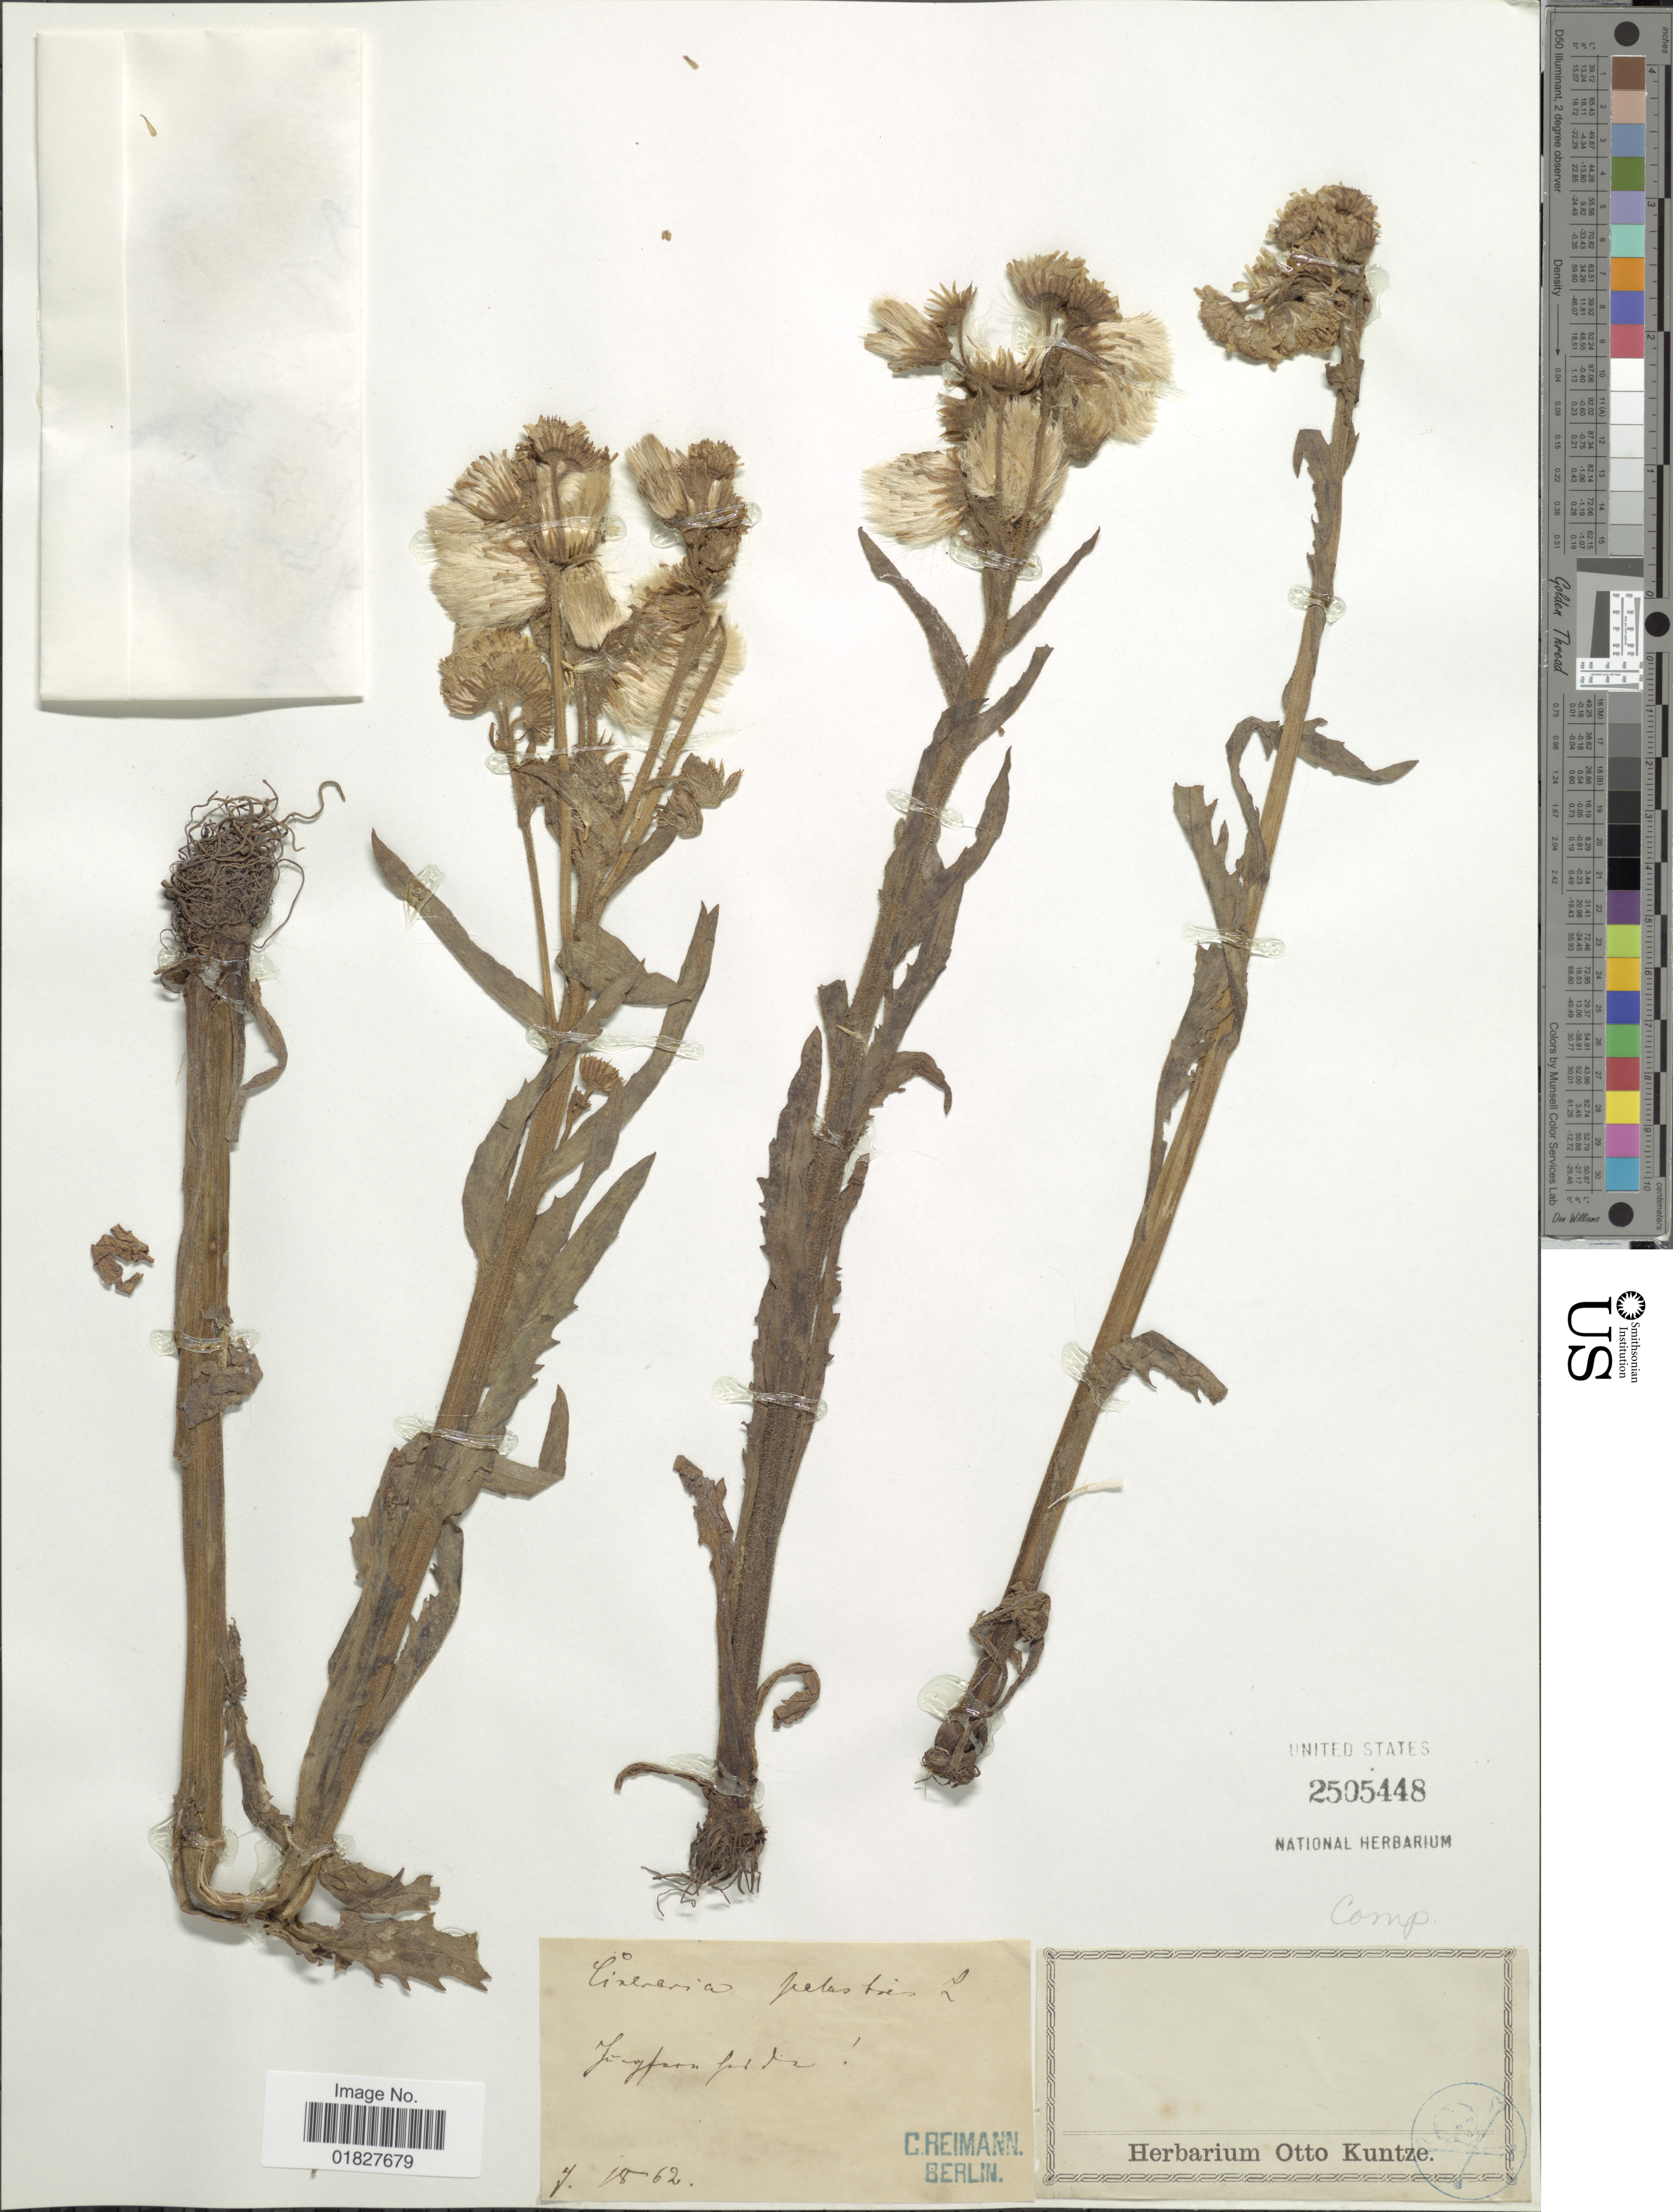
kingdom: Plantae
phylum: Tracheophyta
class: Magnoliopsida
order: Asterales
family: Asteraceae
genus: Cineraria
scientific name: Cineraria petasitis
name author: Sims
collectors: C. Reimann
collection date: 1862-07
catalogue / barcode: US 2505448